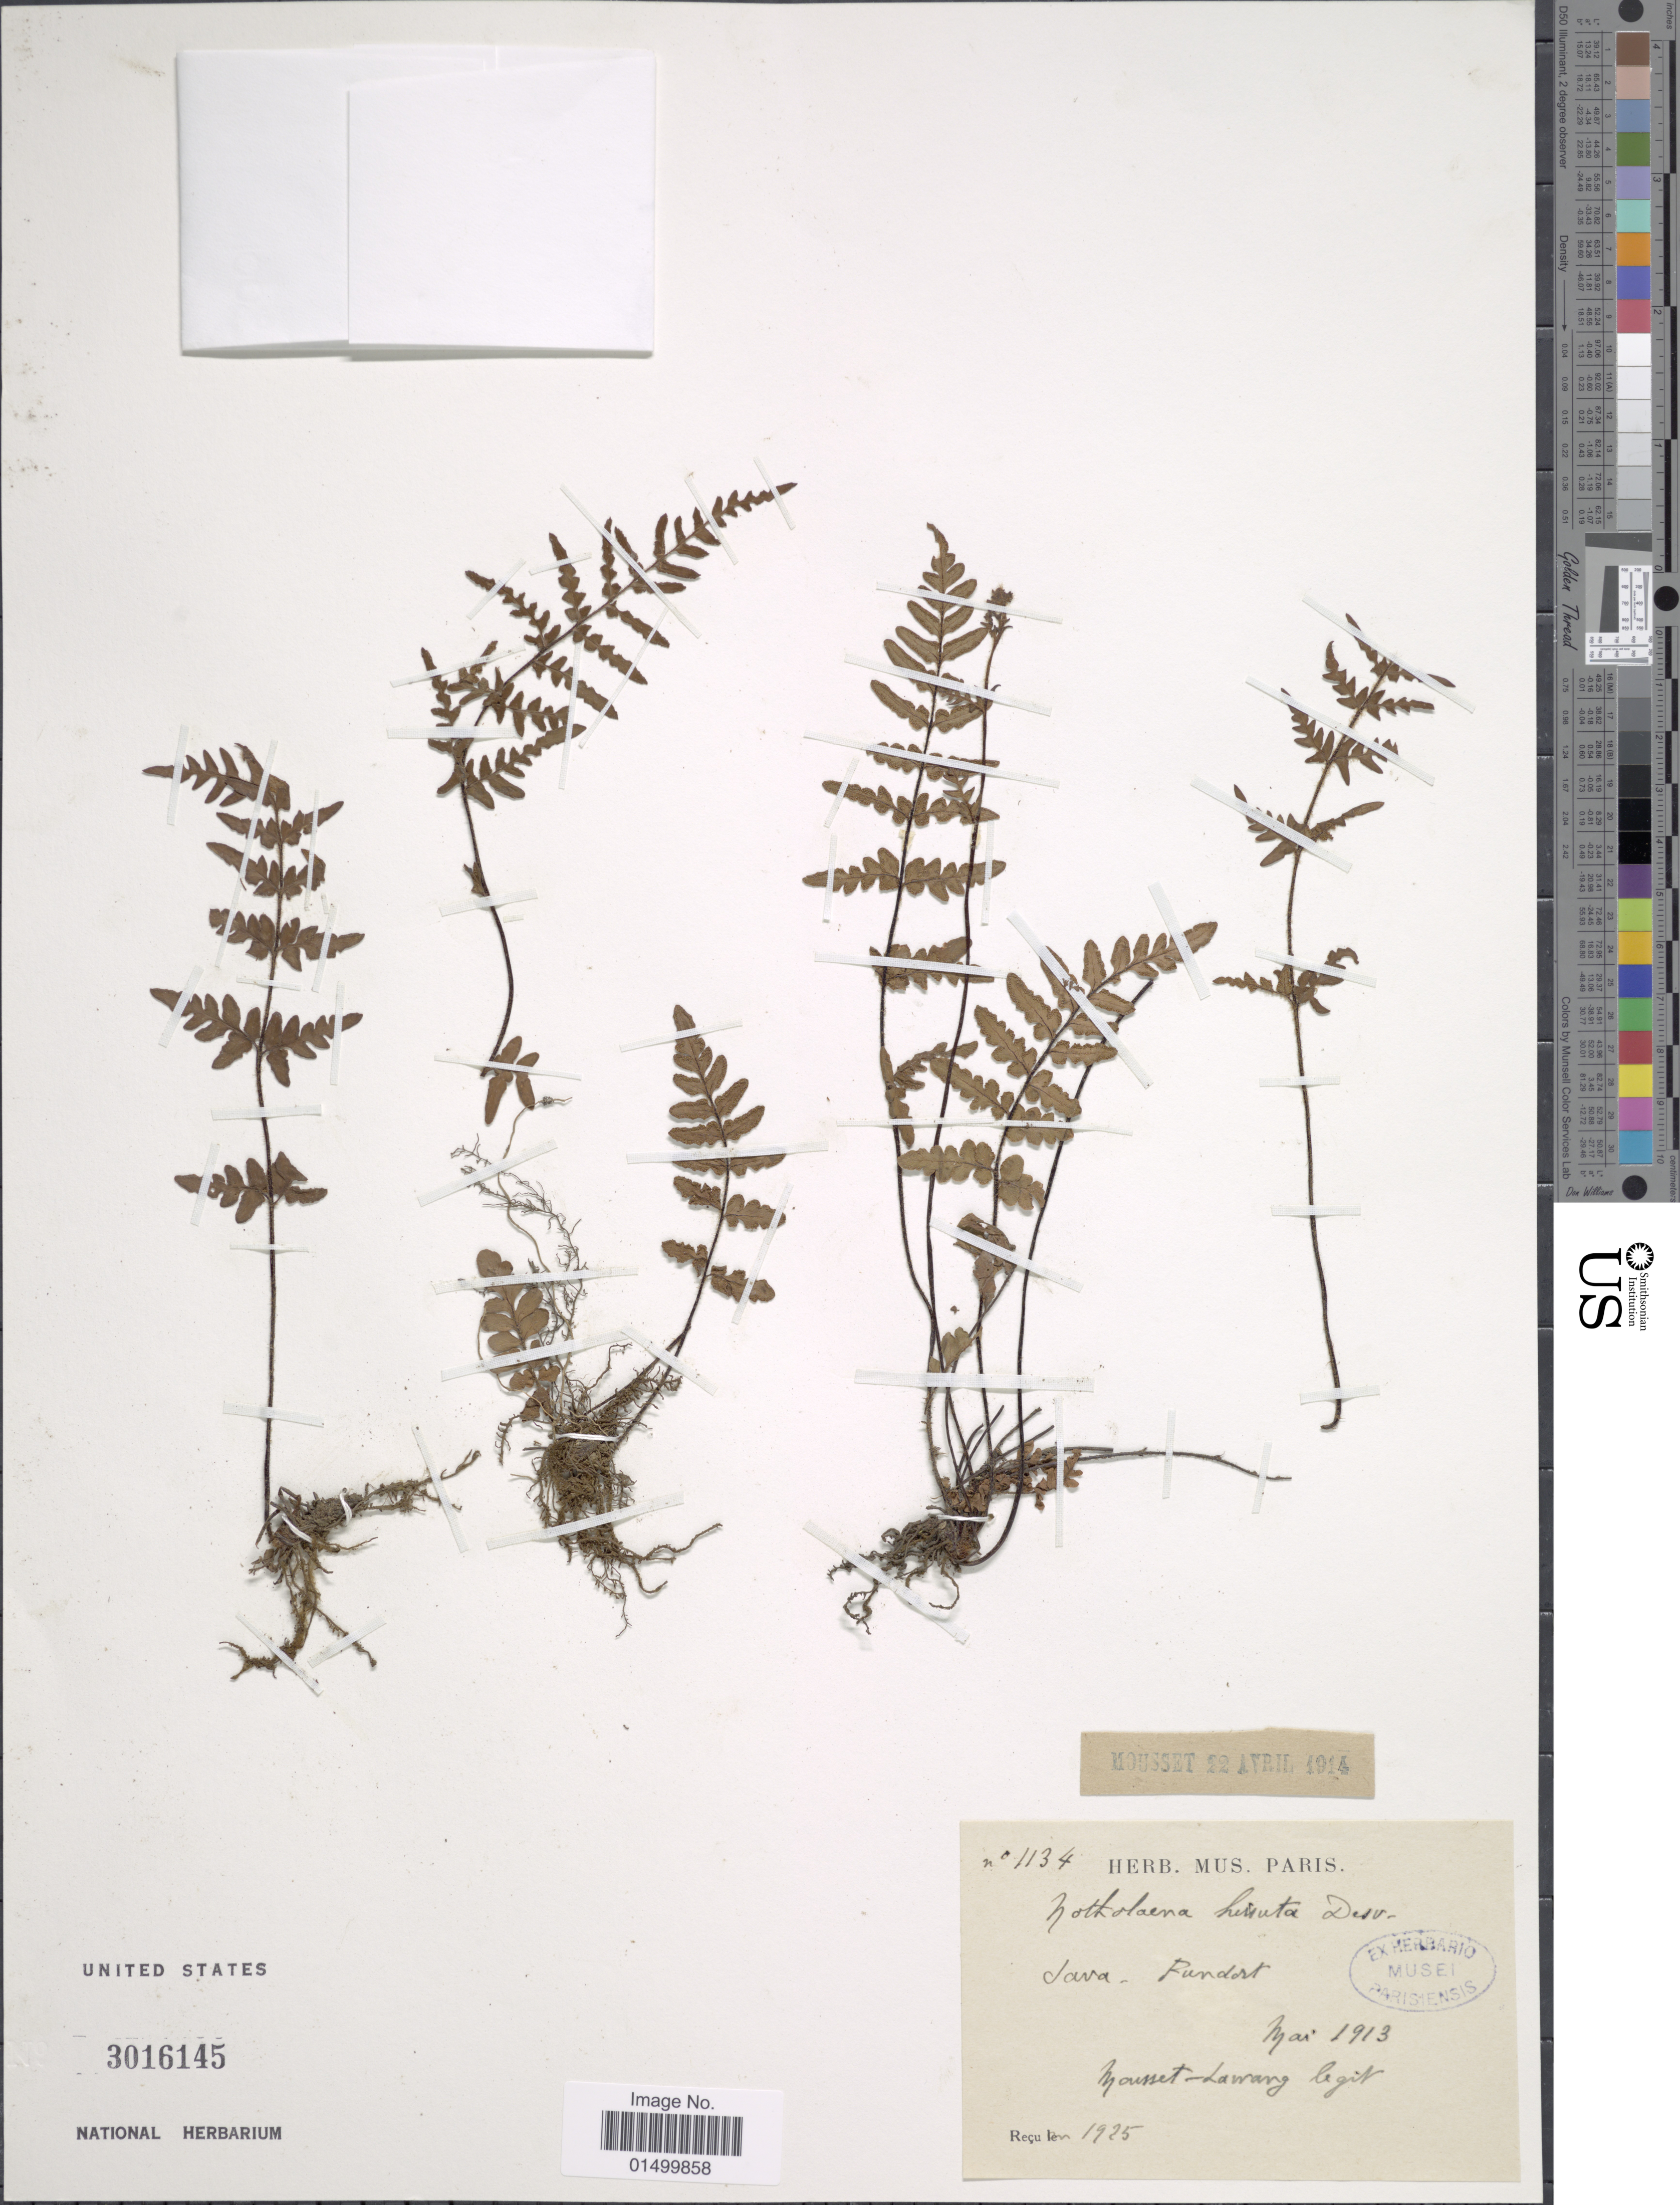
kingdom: Plantae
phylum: Tracheophyta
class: Polypodiopsida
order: Polypodiales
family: Pteridaceae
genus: Cheilanthes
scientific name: Cheilanthes hirsuta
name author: Link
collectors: Mousset-Lawang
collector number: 1134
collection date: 1913-05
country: Indonesia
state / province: Java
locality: Fundorst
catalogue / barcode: US 3016145